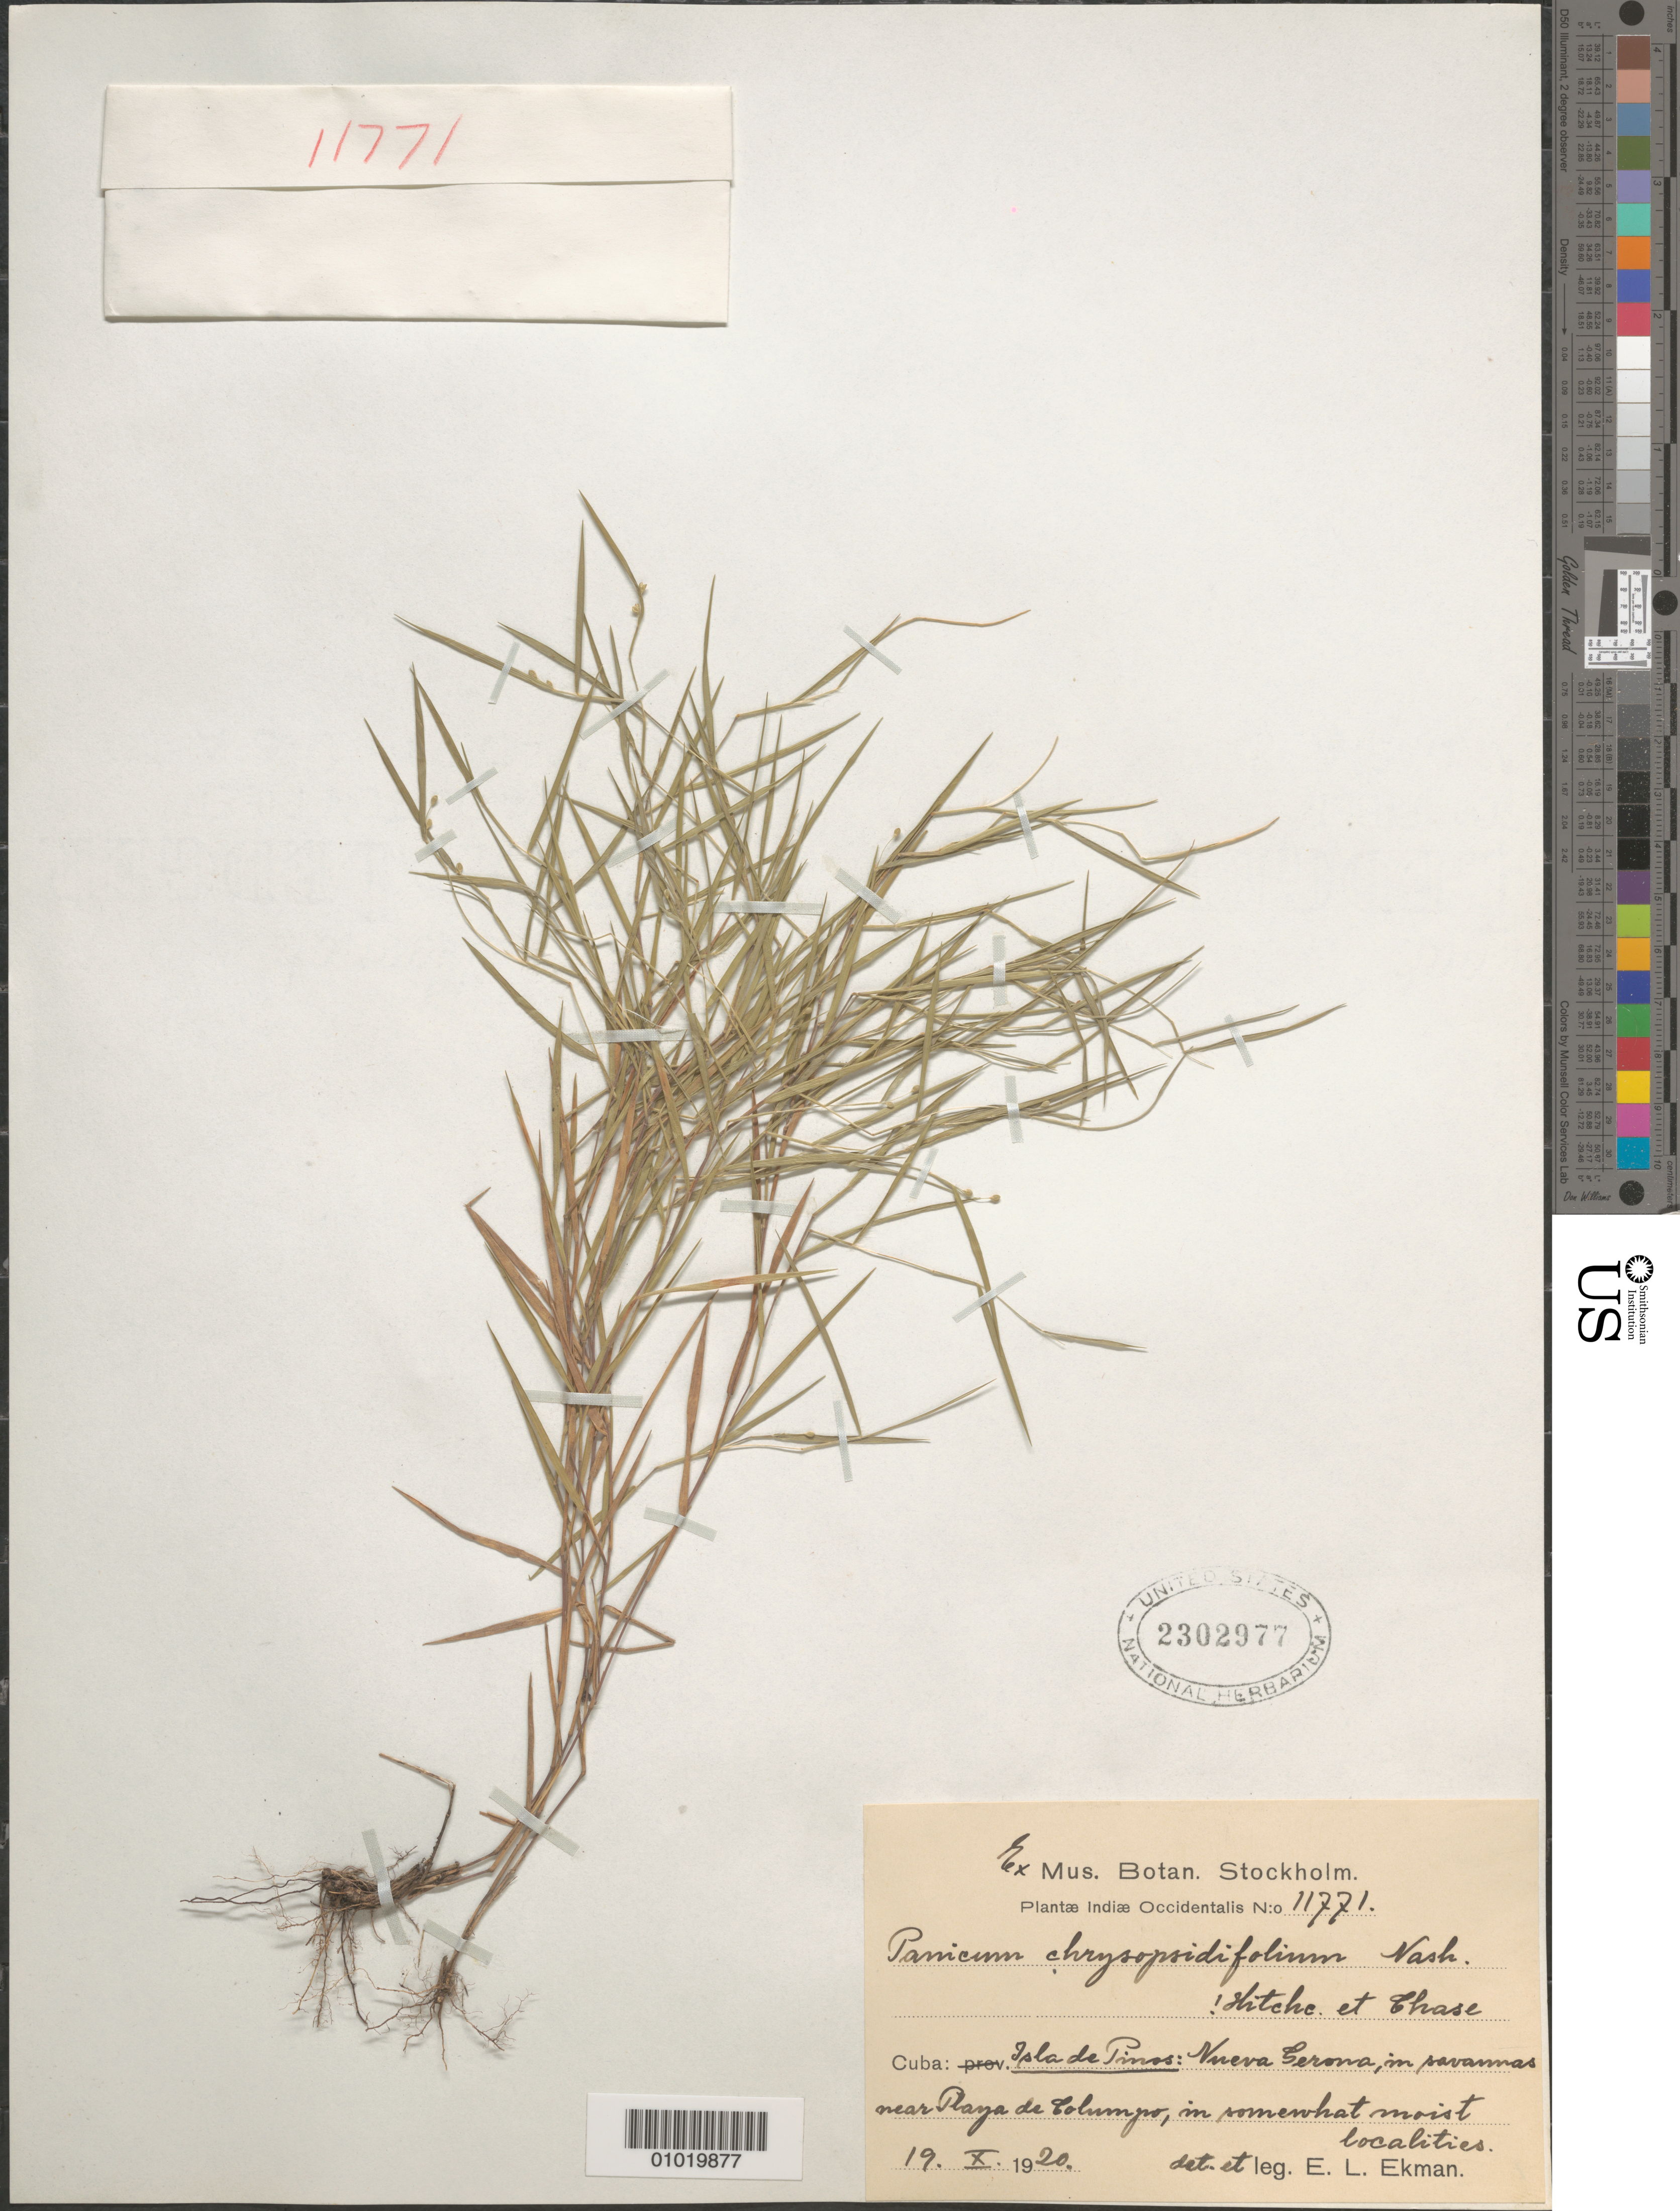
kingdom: Plantae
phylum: Tracheophyta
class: Liliopsida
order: Poales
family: Poaceae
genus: Panicum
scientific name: Panicum chrysopsidifolium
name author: Nash ex Small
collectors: E. L. Ekman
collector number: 11771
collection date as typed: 19 Oct 1920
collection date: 1920-10-19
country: Cuba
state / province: Isla de la Juventud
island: Isla de la Juventud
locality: Isla de Pinos: Nueva Gerona, in savannas near Playa de Columyo, in somewhat moist localities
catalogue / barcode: US 2302977